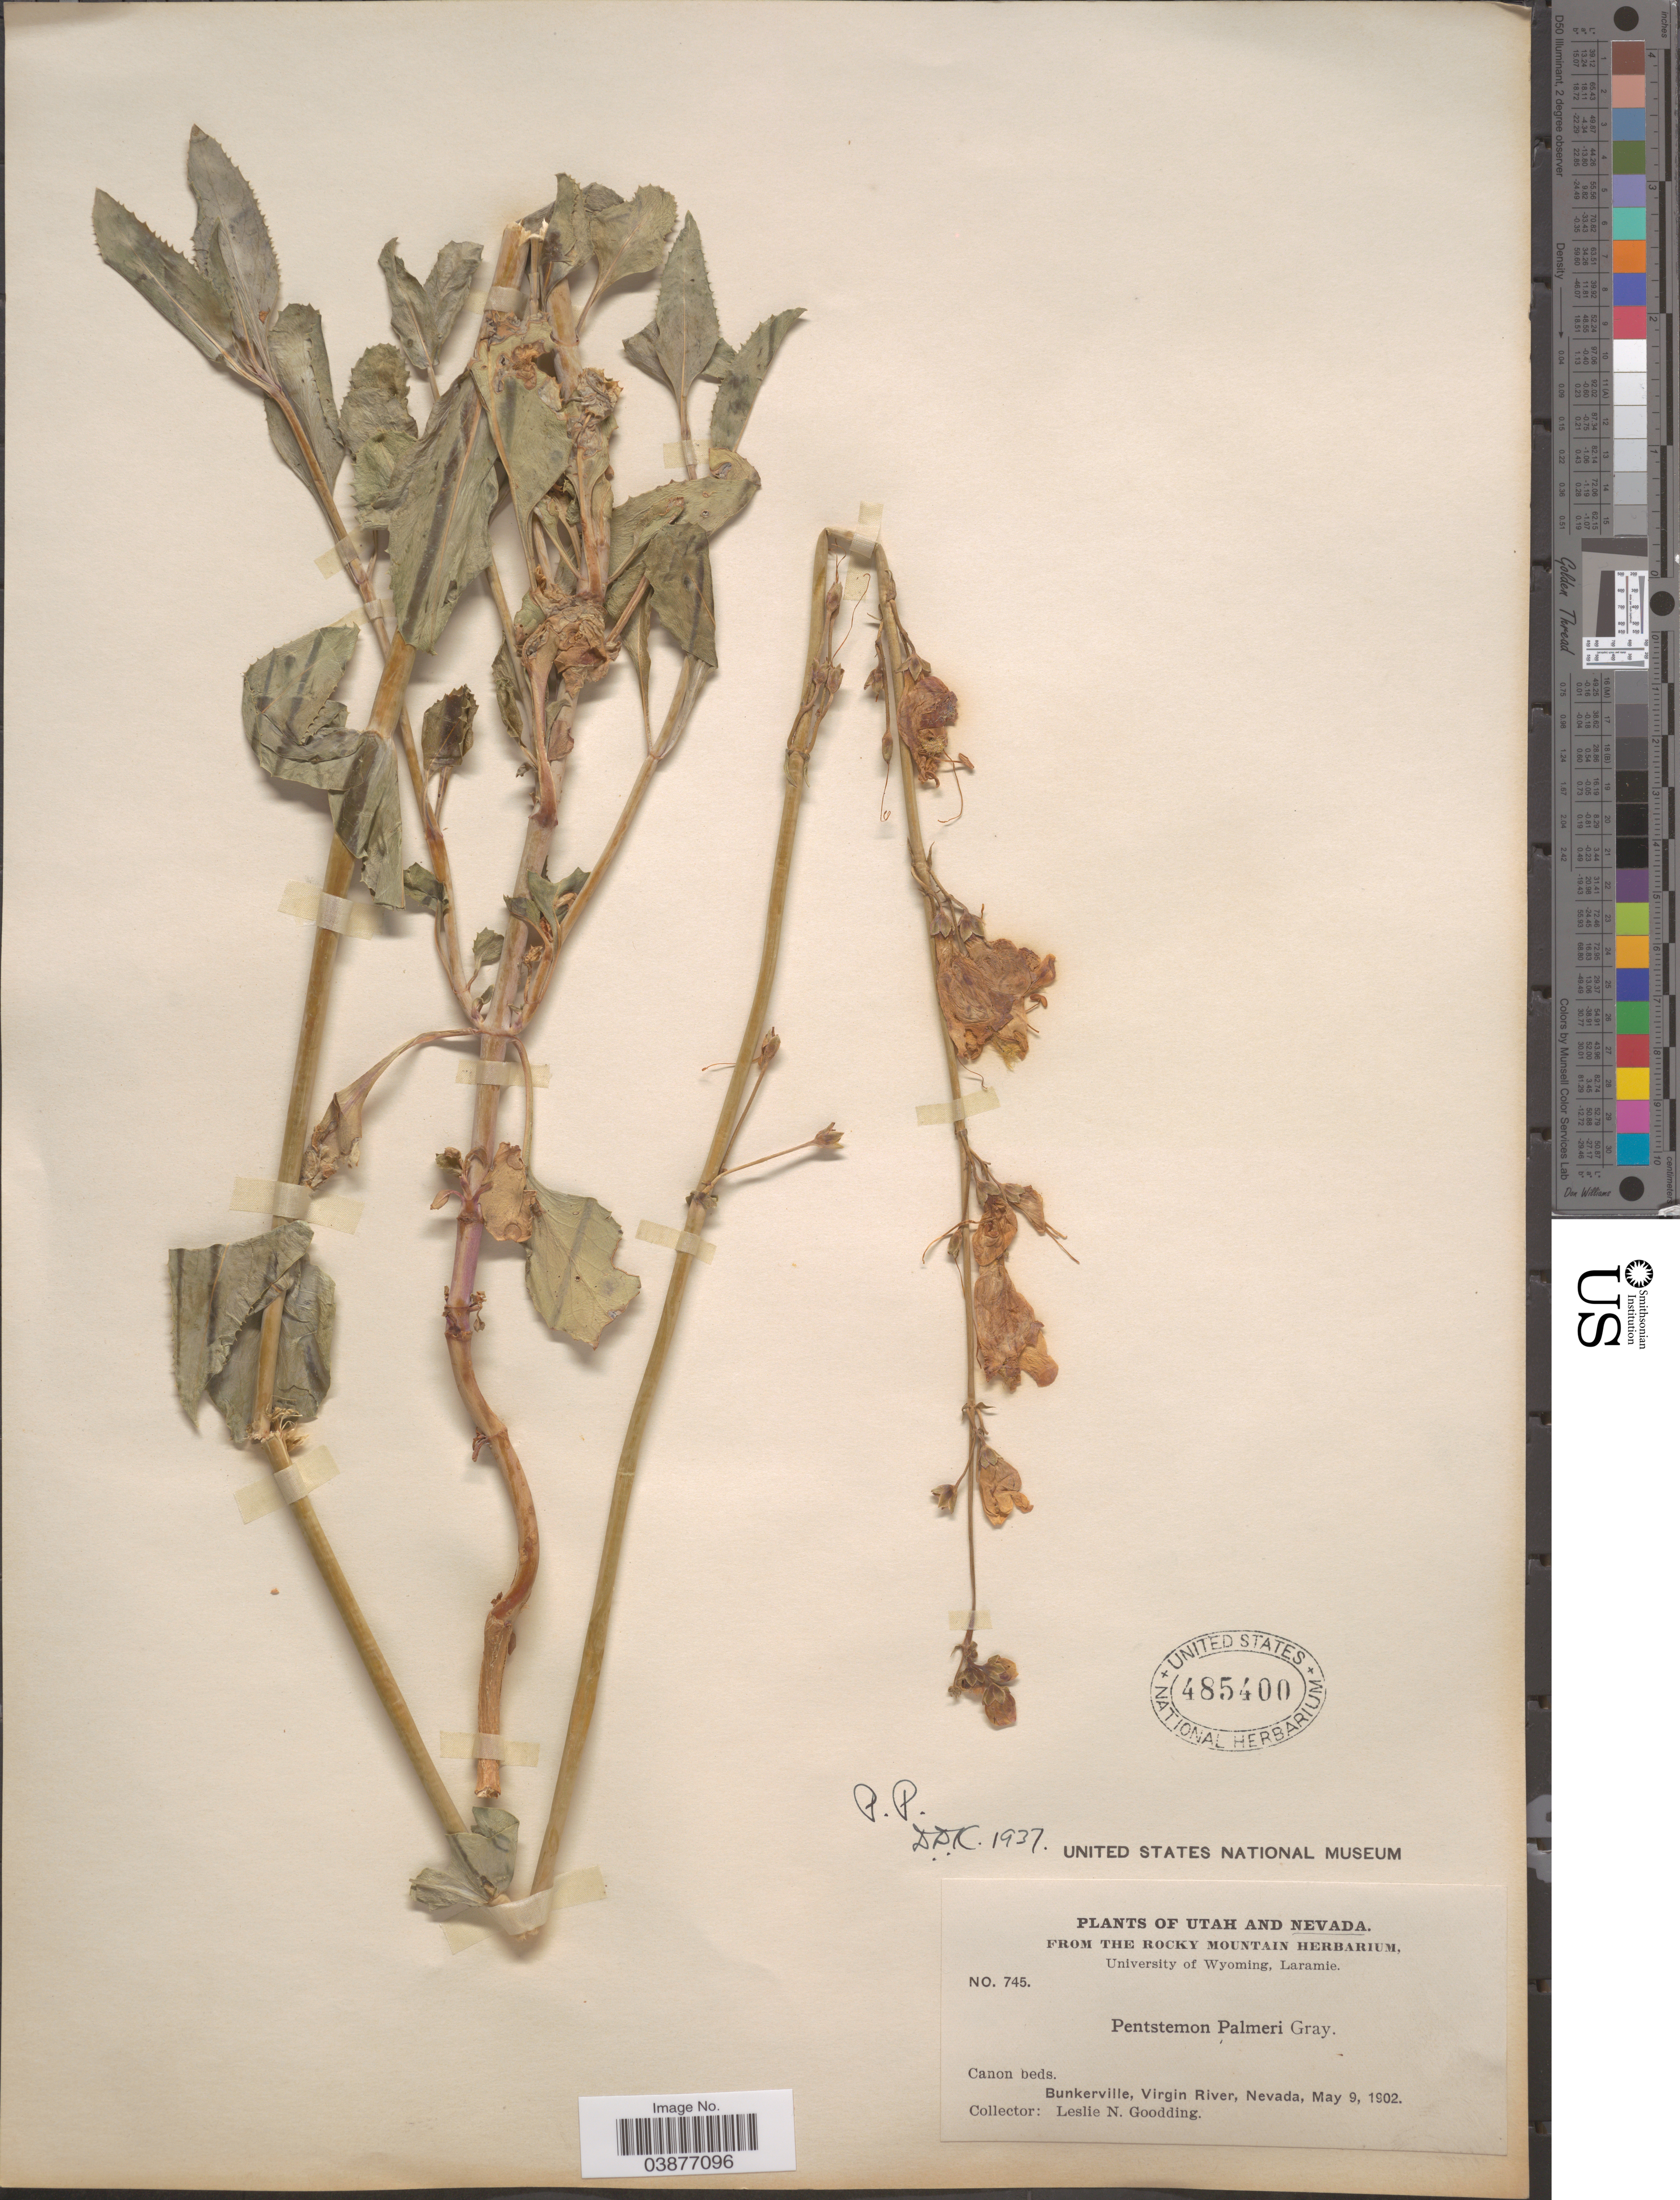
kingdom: Plantae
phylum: Tracheophyta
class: Magnoliopsida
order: Lamiales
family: Plantaginaceae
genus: Penstemon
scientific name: Penstemon palmeri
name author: A. Gray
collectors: L. N. Goodding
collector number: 745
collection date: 1902-05-09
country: United States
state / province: Nevada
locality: Bunkerville, Virgin River.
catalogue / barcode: US 485400